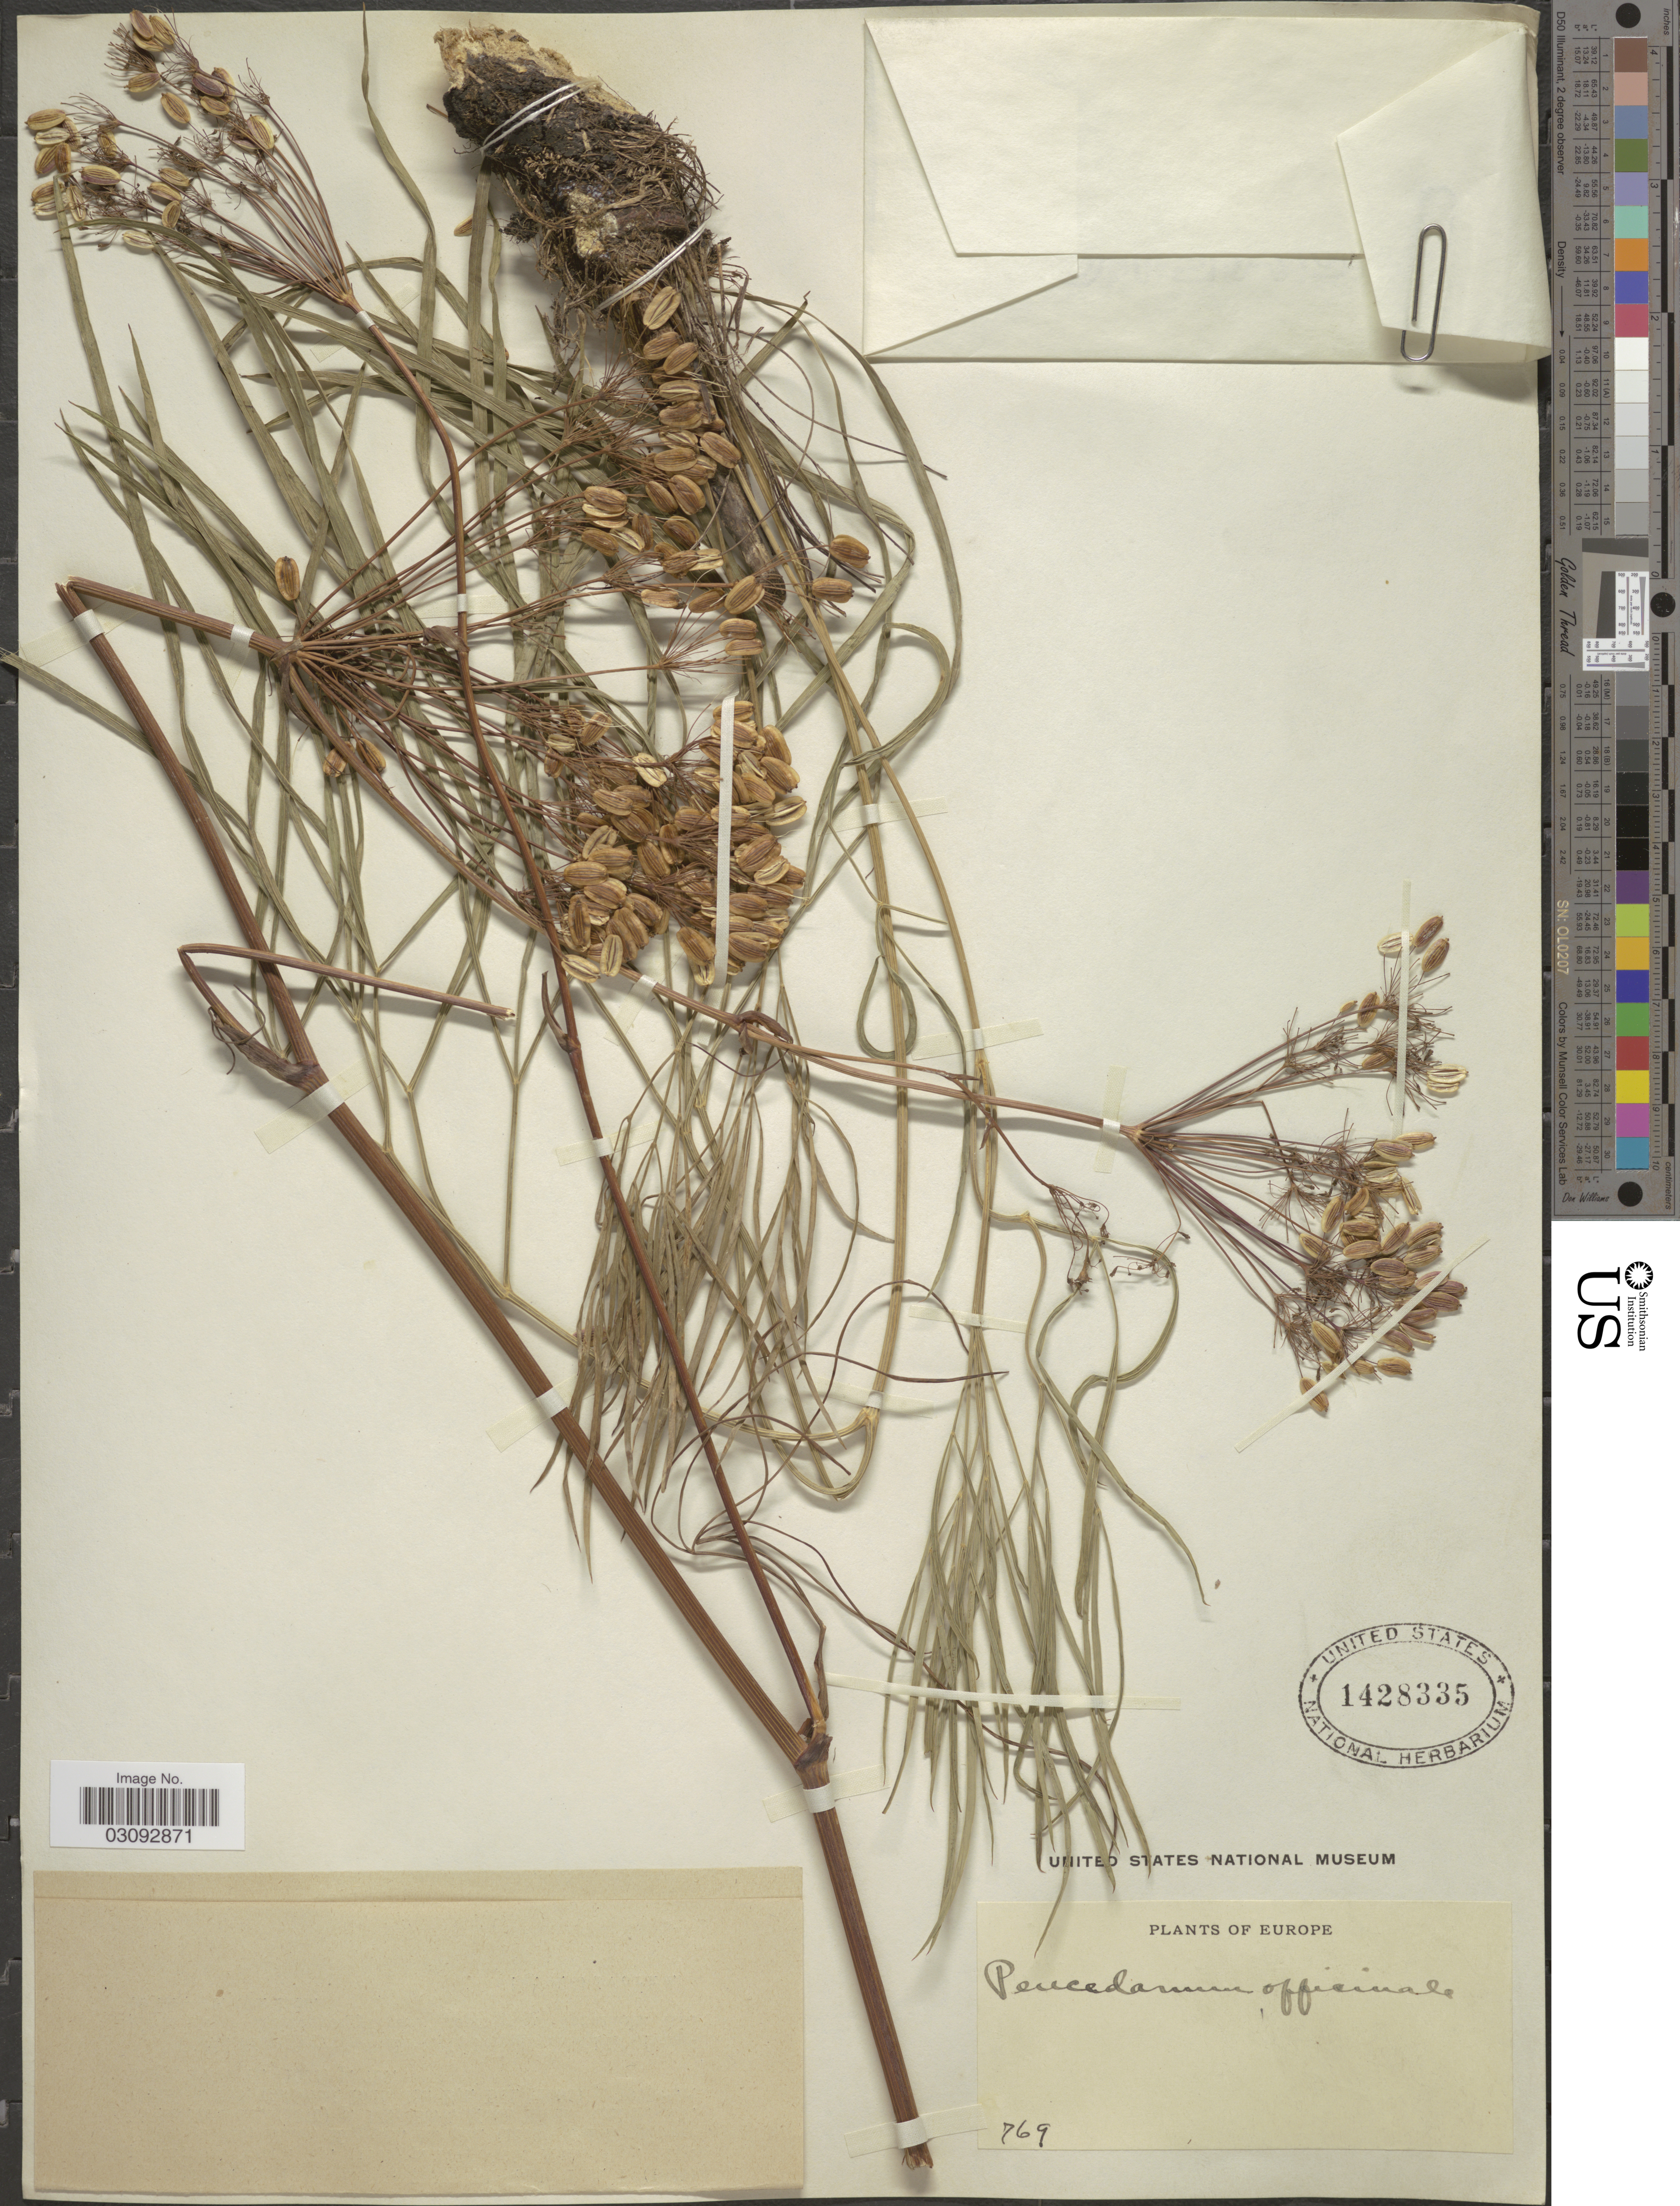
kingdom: Plantae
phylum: Tracheophyta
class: Magnoliopsida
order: Apiales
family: Apiaceae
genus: Peucedanum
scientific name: Peucedanum officinale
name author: L.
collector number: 769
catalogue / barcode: US 1428335